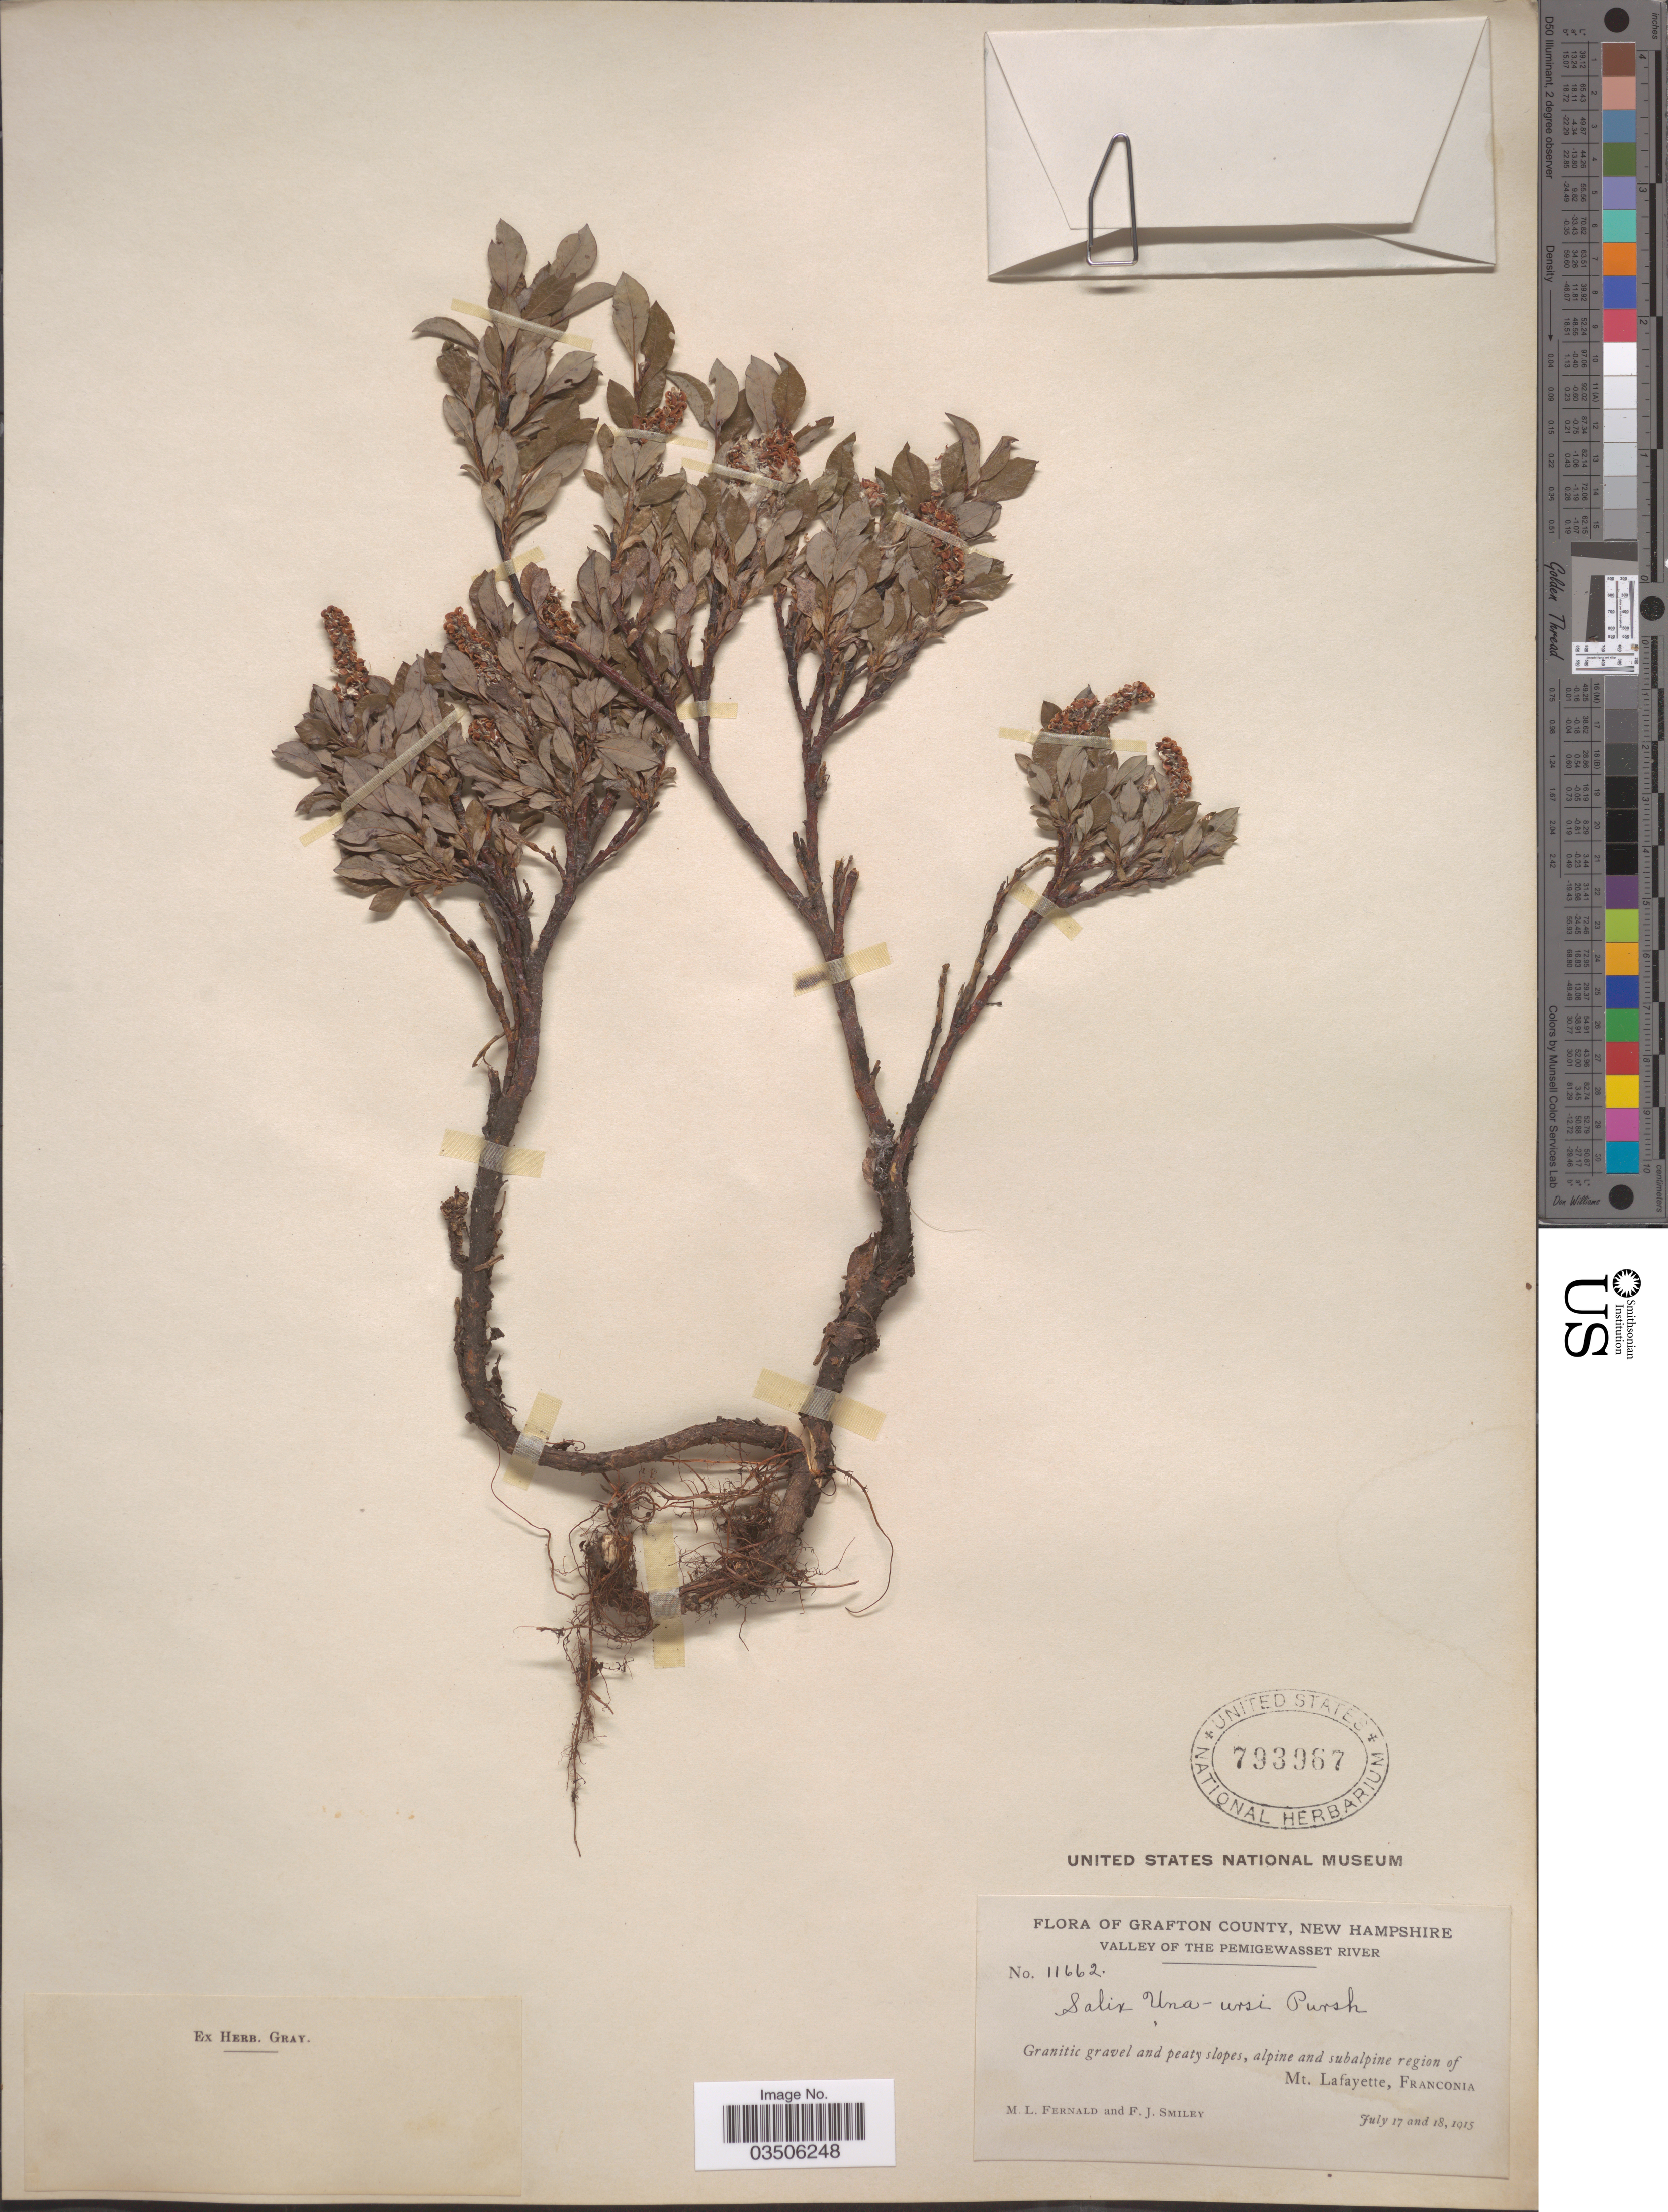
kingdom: Plantae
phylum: Tracheophyta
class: Magnoliopsida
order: Malpighiales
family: Salicaceae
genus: Salix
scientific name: Salix uva-ursi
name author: Pursh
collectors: M. L. Fernald & F. Smiley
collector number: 11662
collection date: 1915-07-17/1915-07-18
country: United States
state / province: New Hampshire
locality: Grafton County. Valley of the Pemigewasset River. Granitic gravel and peaty slopes, alpine and subalpine region of Mt. Lafayette, Franconia.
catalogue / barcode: US 793967